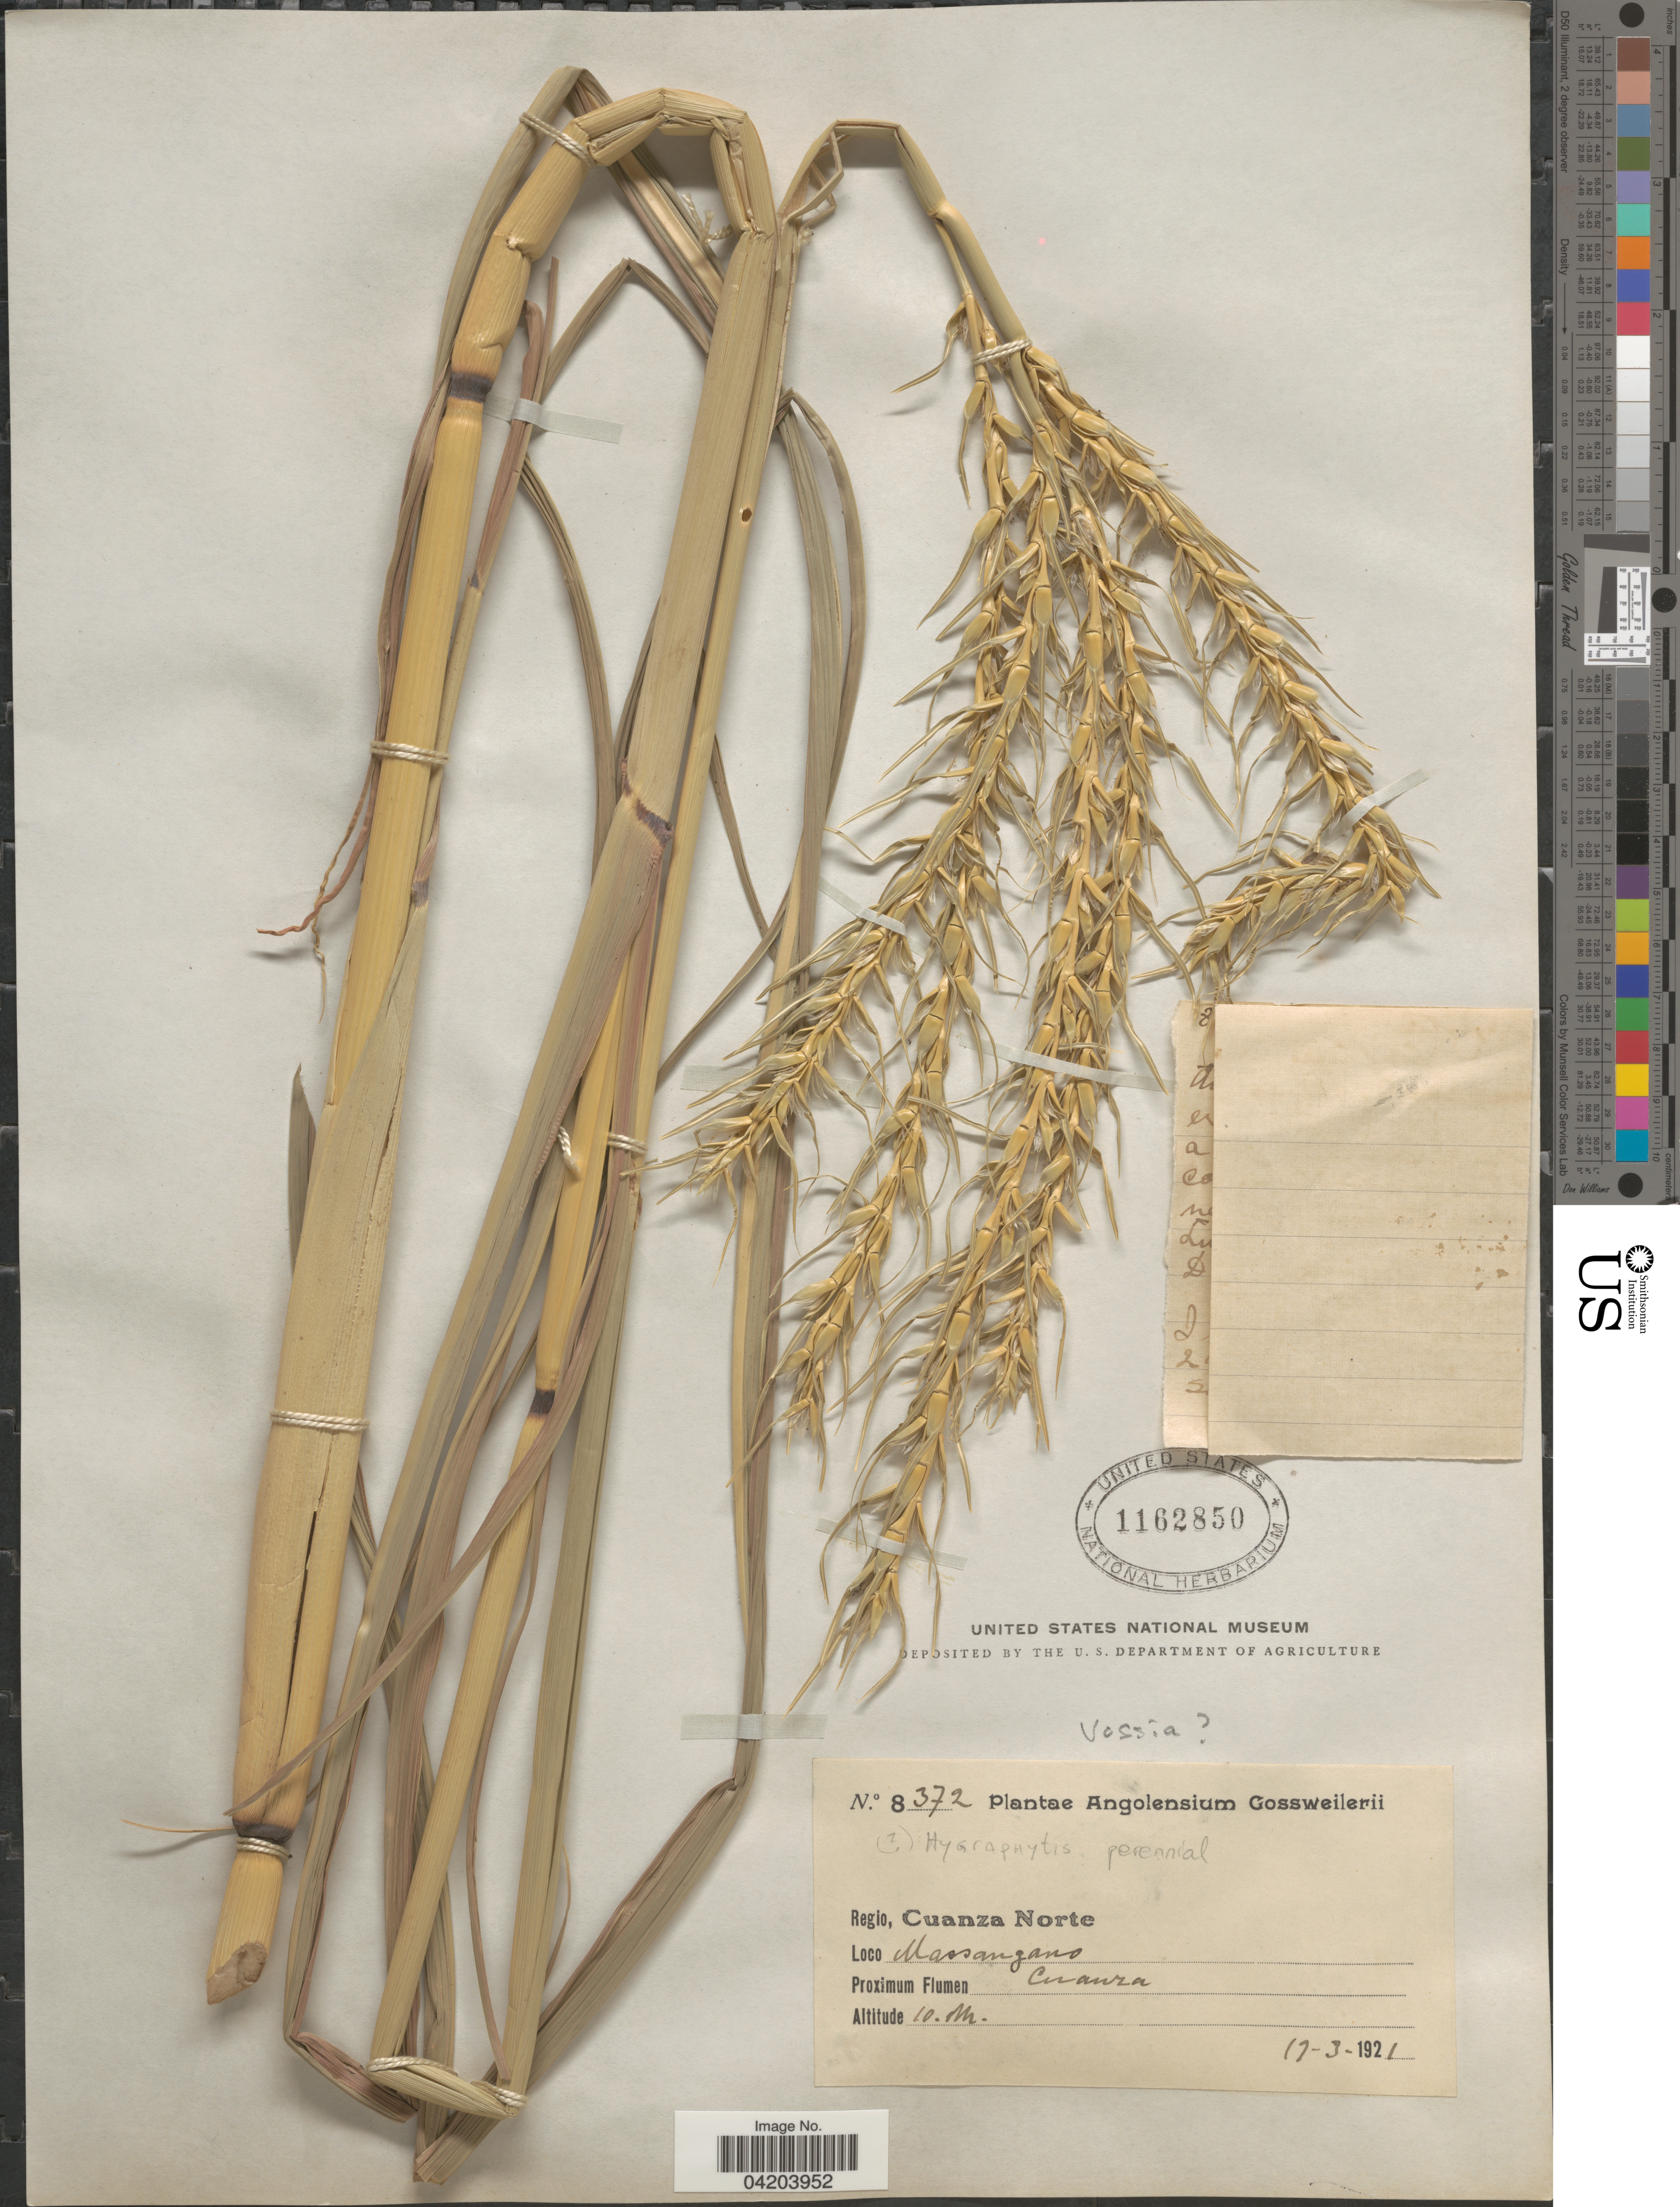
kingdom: Plantae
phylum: Tracheophyta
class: Liliopsida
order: Poales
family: Poaceae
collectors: -. Gossweiler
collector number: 8372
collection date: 1921-03-19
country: Angola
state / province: Cuanza Norte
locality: Regio, Cuanza Norte. Massangano. Proximum Flumen Curanza.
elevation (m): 10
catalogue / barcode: US 1162850